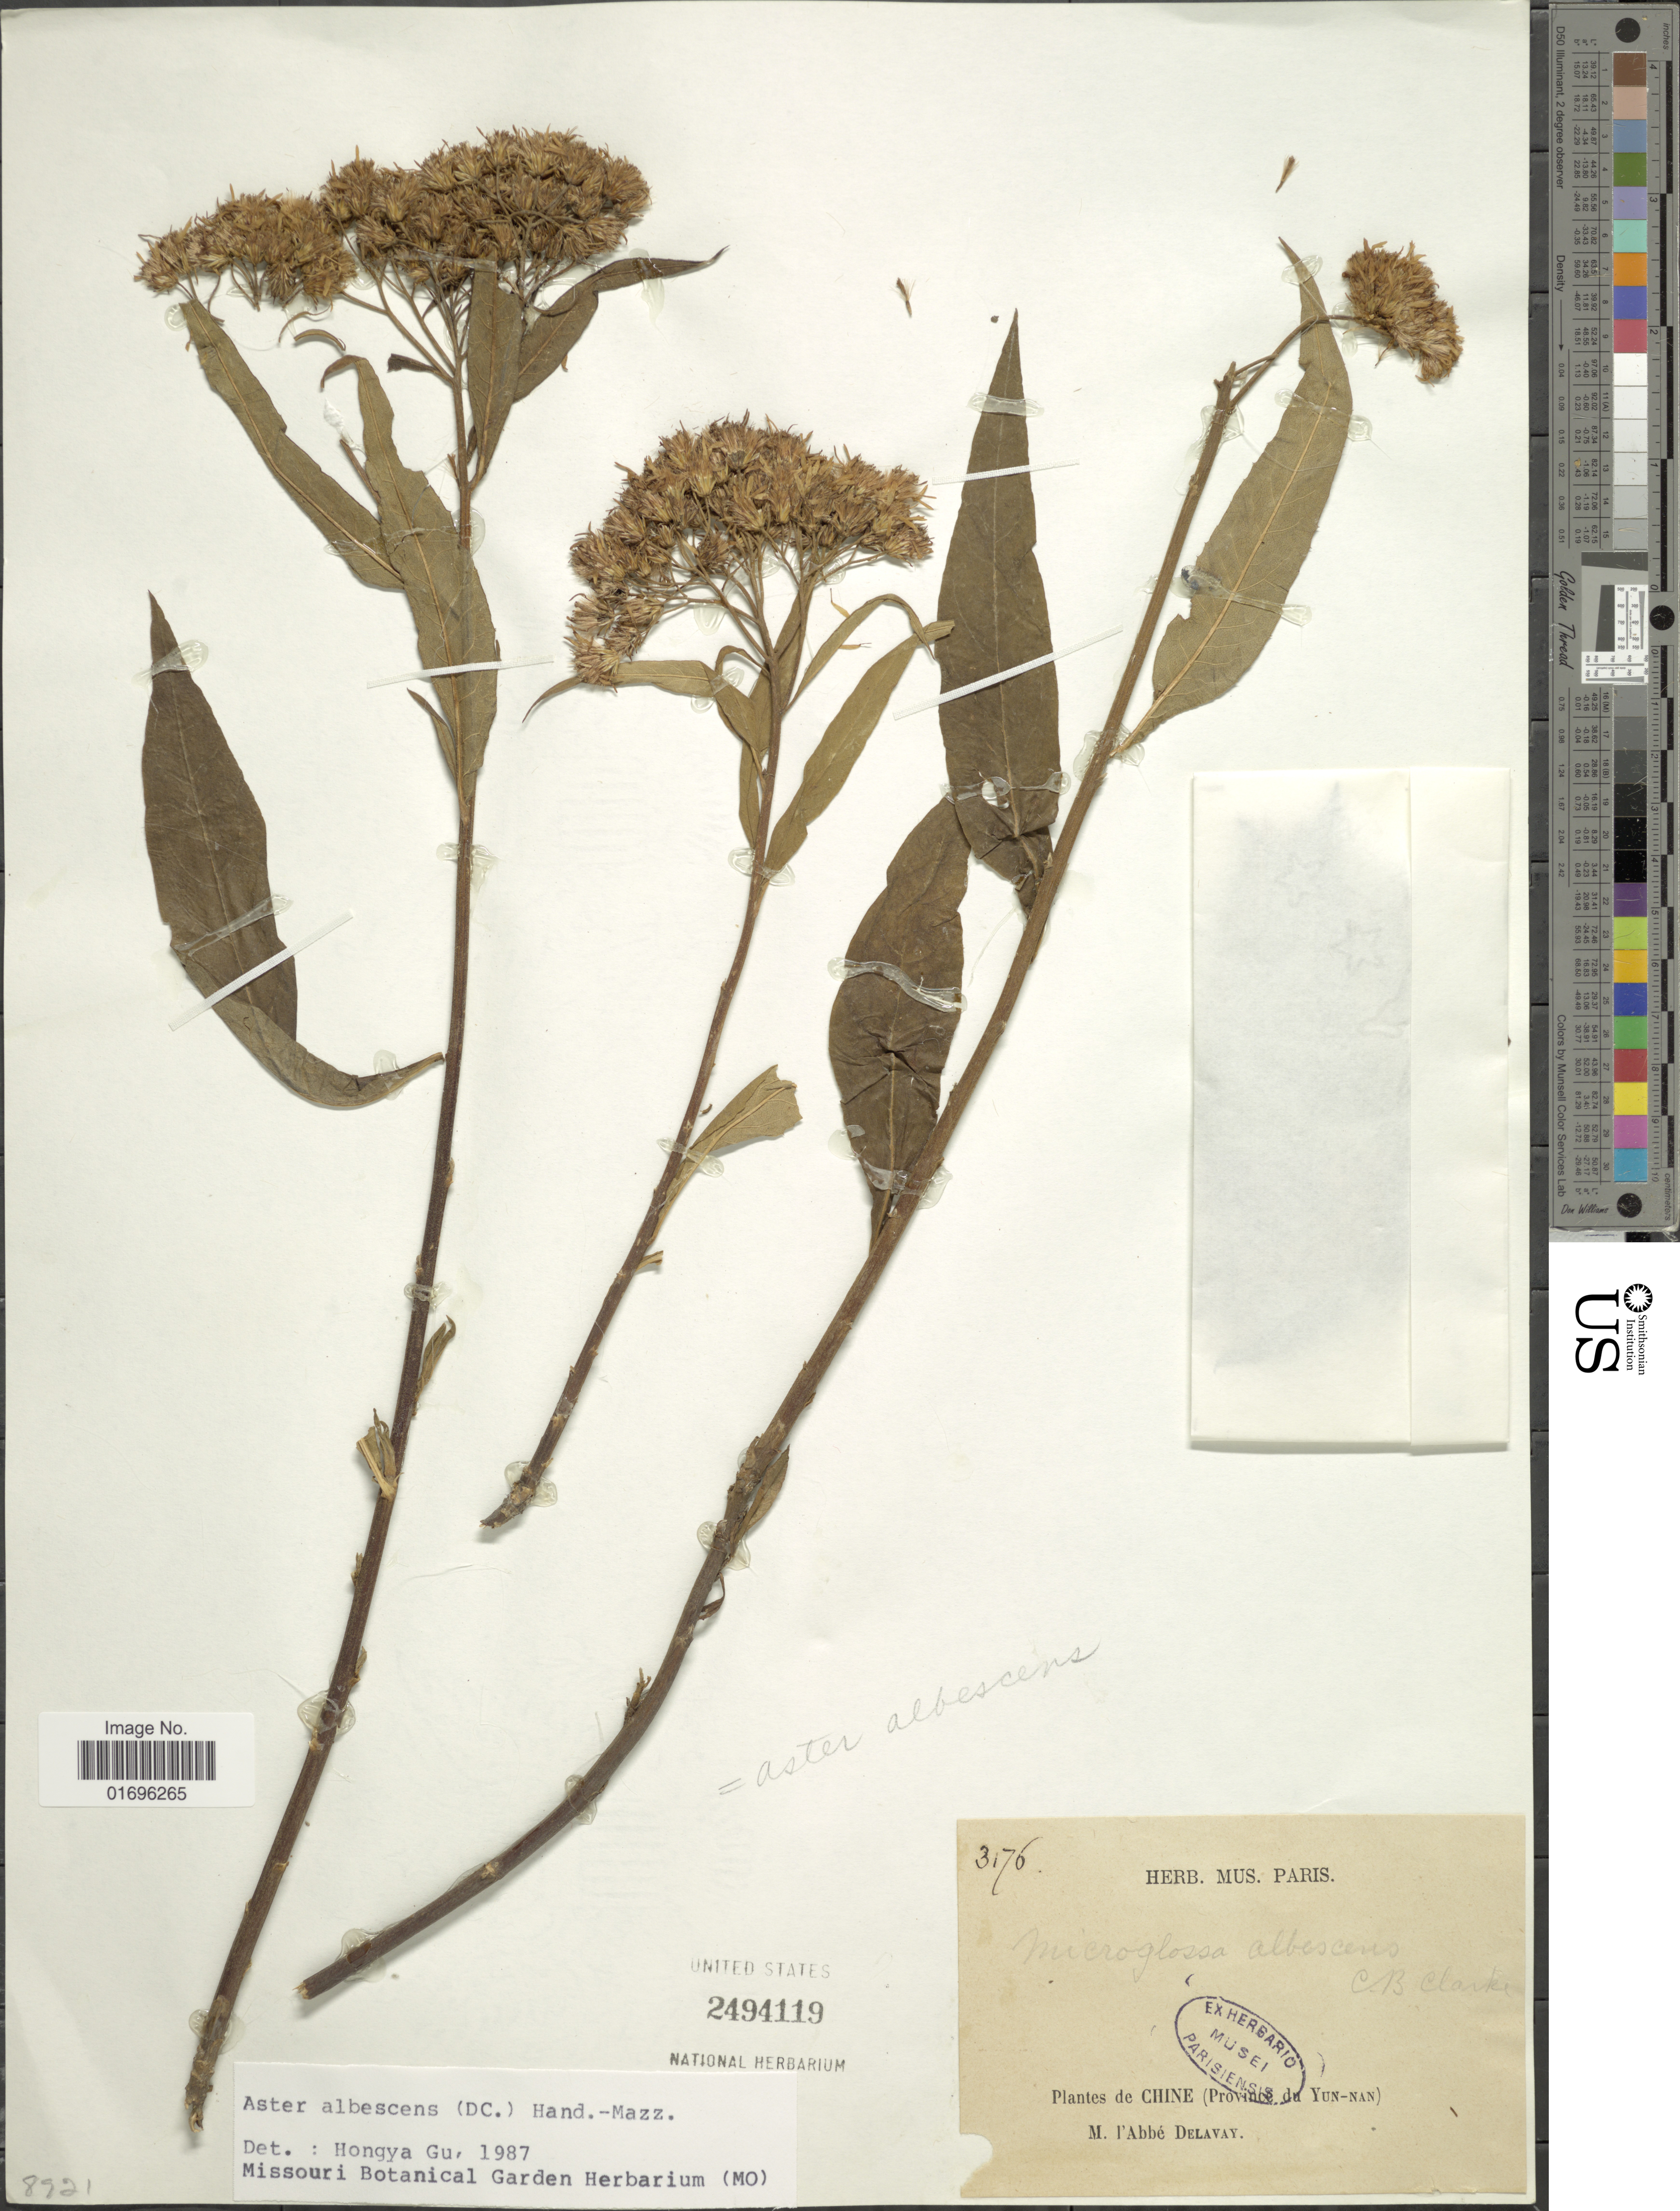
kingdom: Plantae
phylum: Tracheophyta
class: Magnoliopsida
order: Asterales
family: Asteraceae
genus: Aster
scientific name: Aster albescens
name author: Wall.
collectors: P. Delavay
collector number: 3176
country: China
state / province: Yunnan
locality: Chine (Province du Yun-nan).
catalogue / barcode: US 2494119